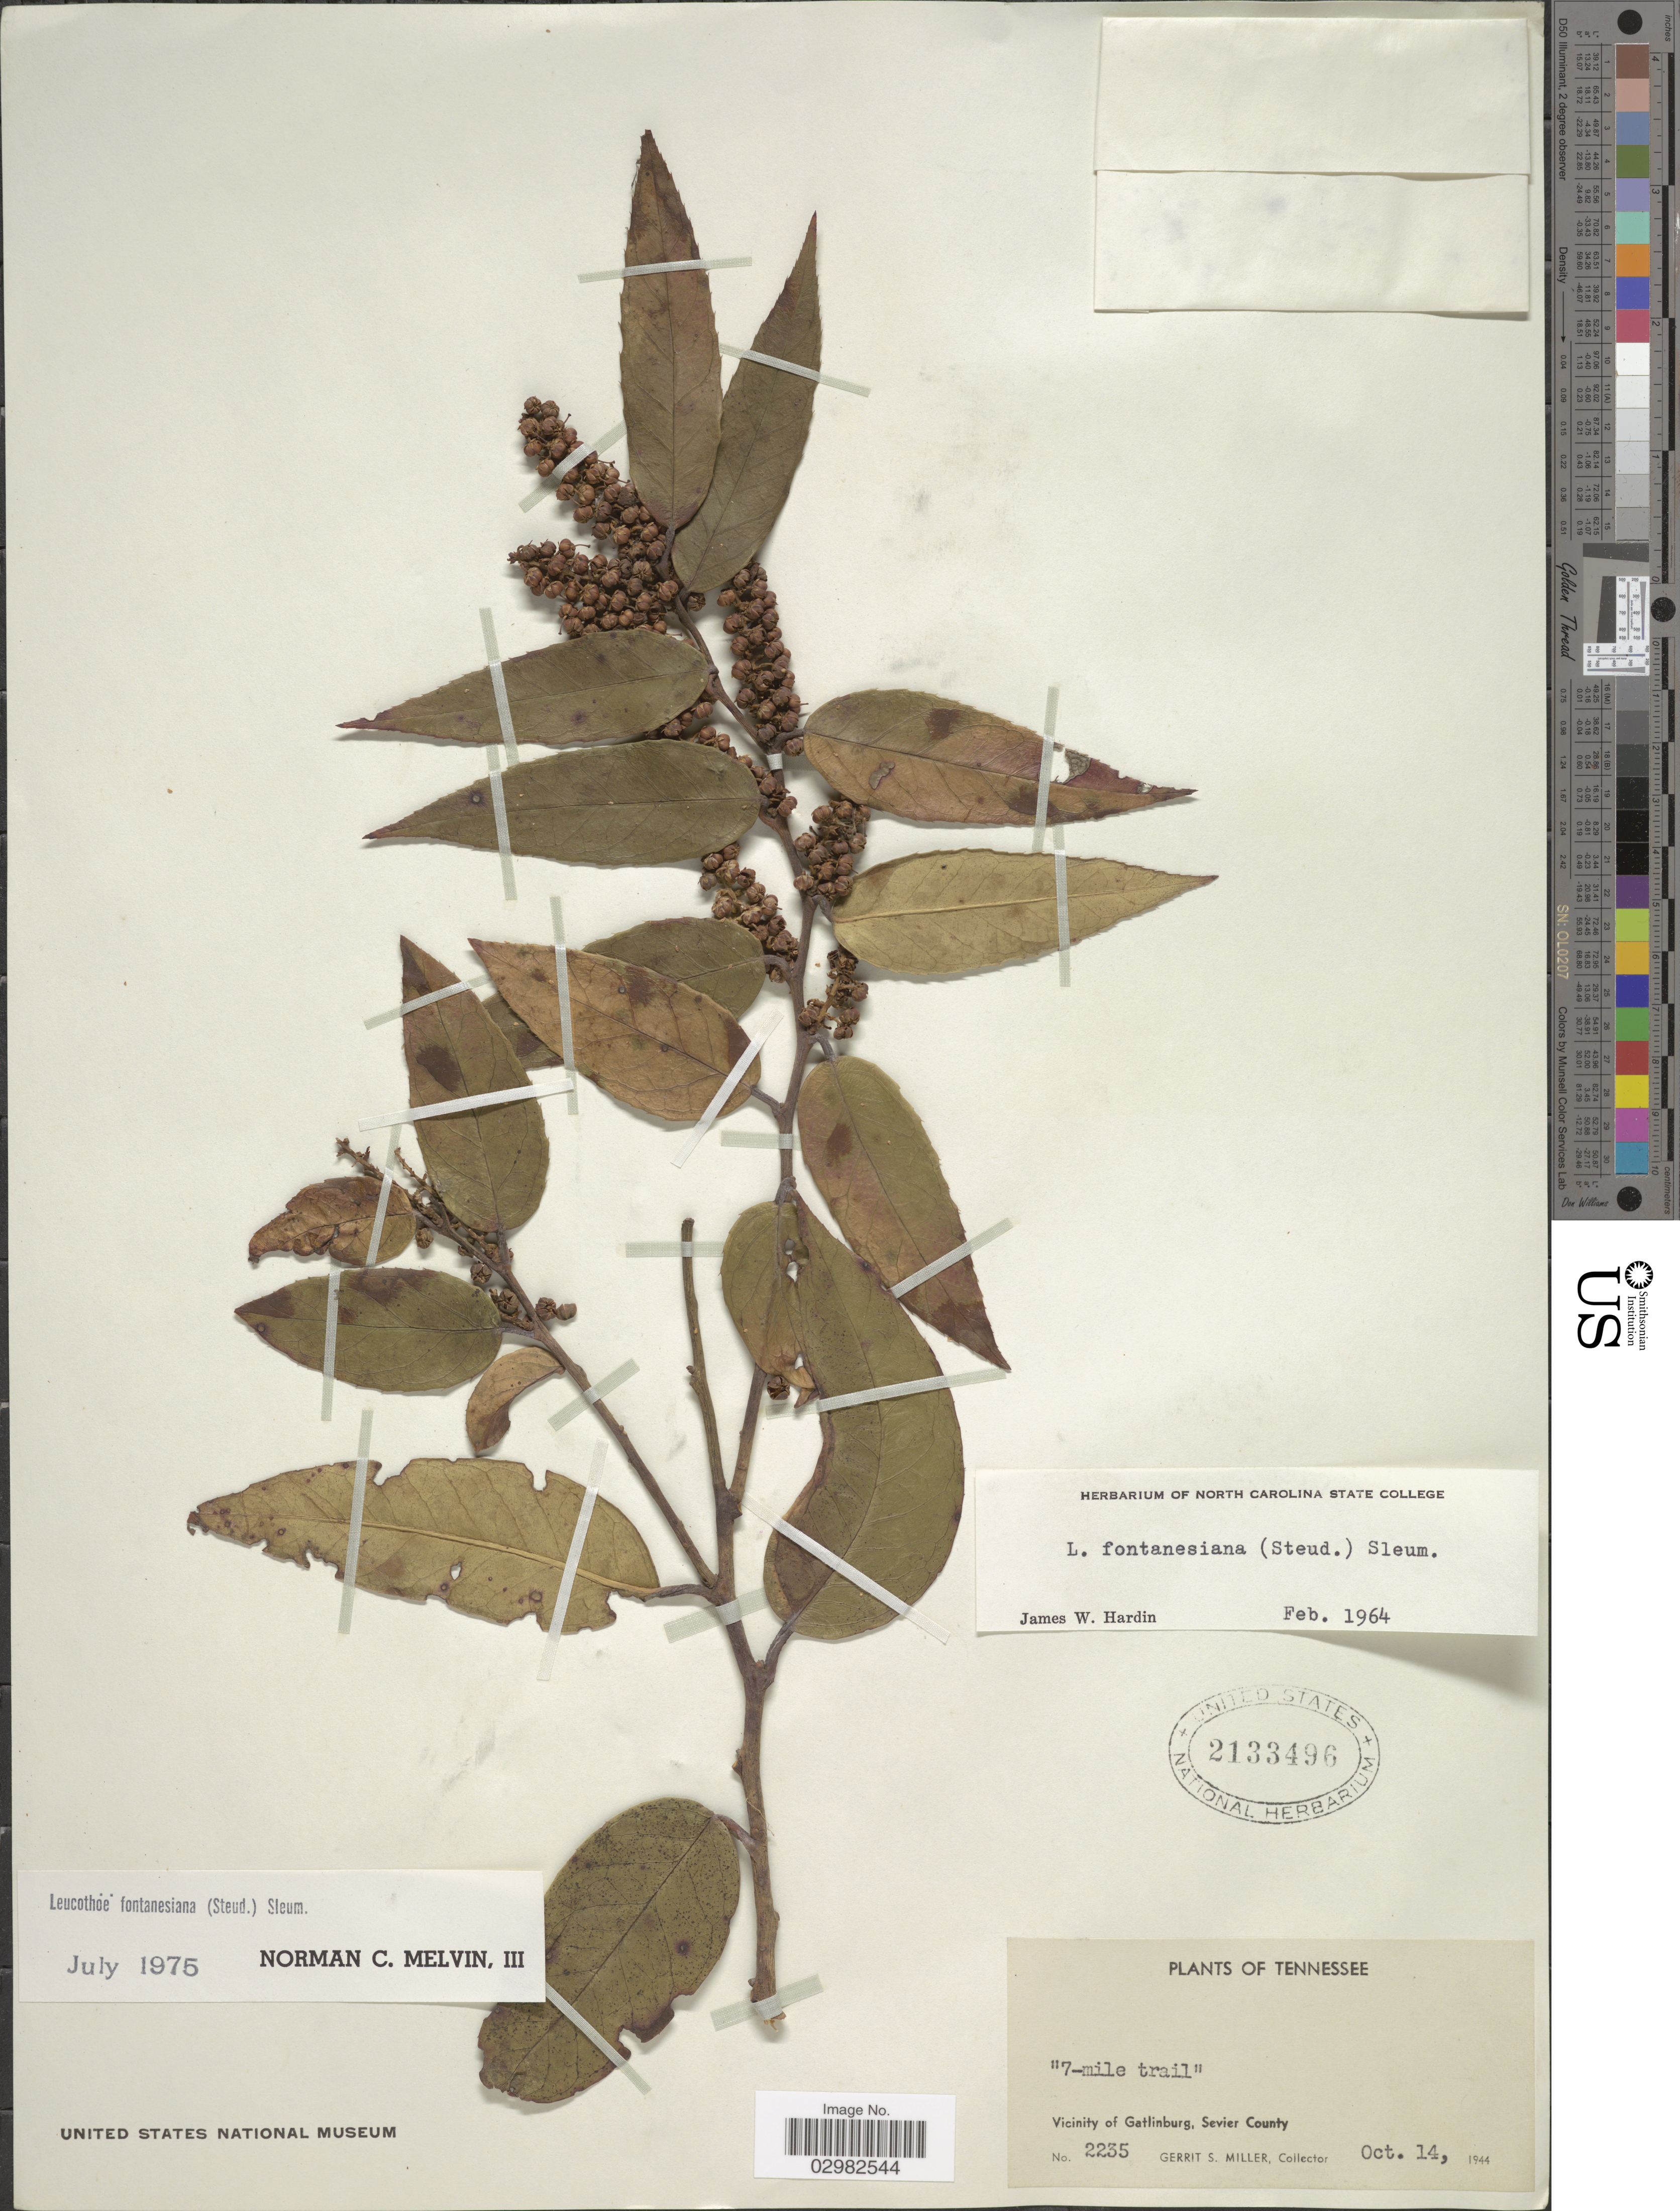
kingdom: Plantae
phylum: Tracheophyta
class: Magnoliopsida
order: Ericales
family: Ericaceae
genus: Leucothoe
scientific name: Leucothoë fontanesiana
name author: (Steud.) Sleumer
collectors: G. S. Miller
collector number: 2235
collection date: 1944-10-14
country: United States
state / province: Tennessee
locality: Vicinity of Gatlinburg, Sevier County.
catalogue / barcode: US 2133496